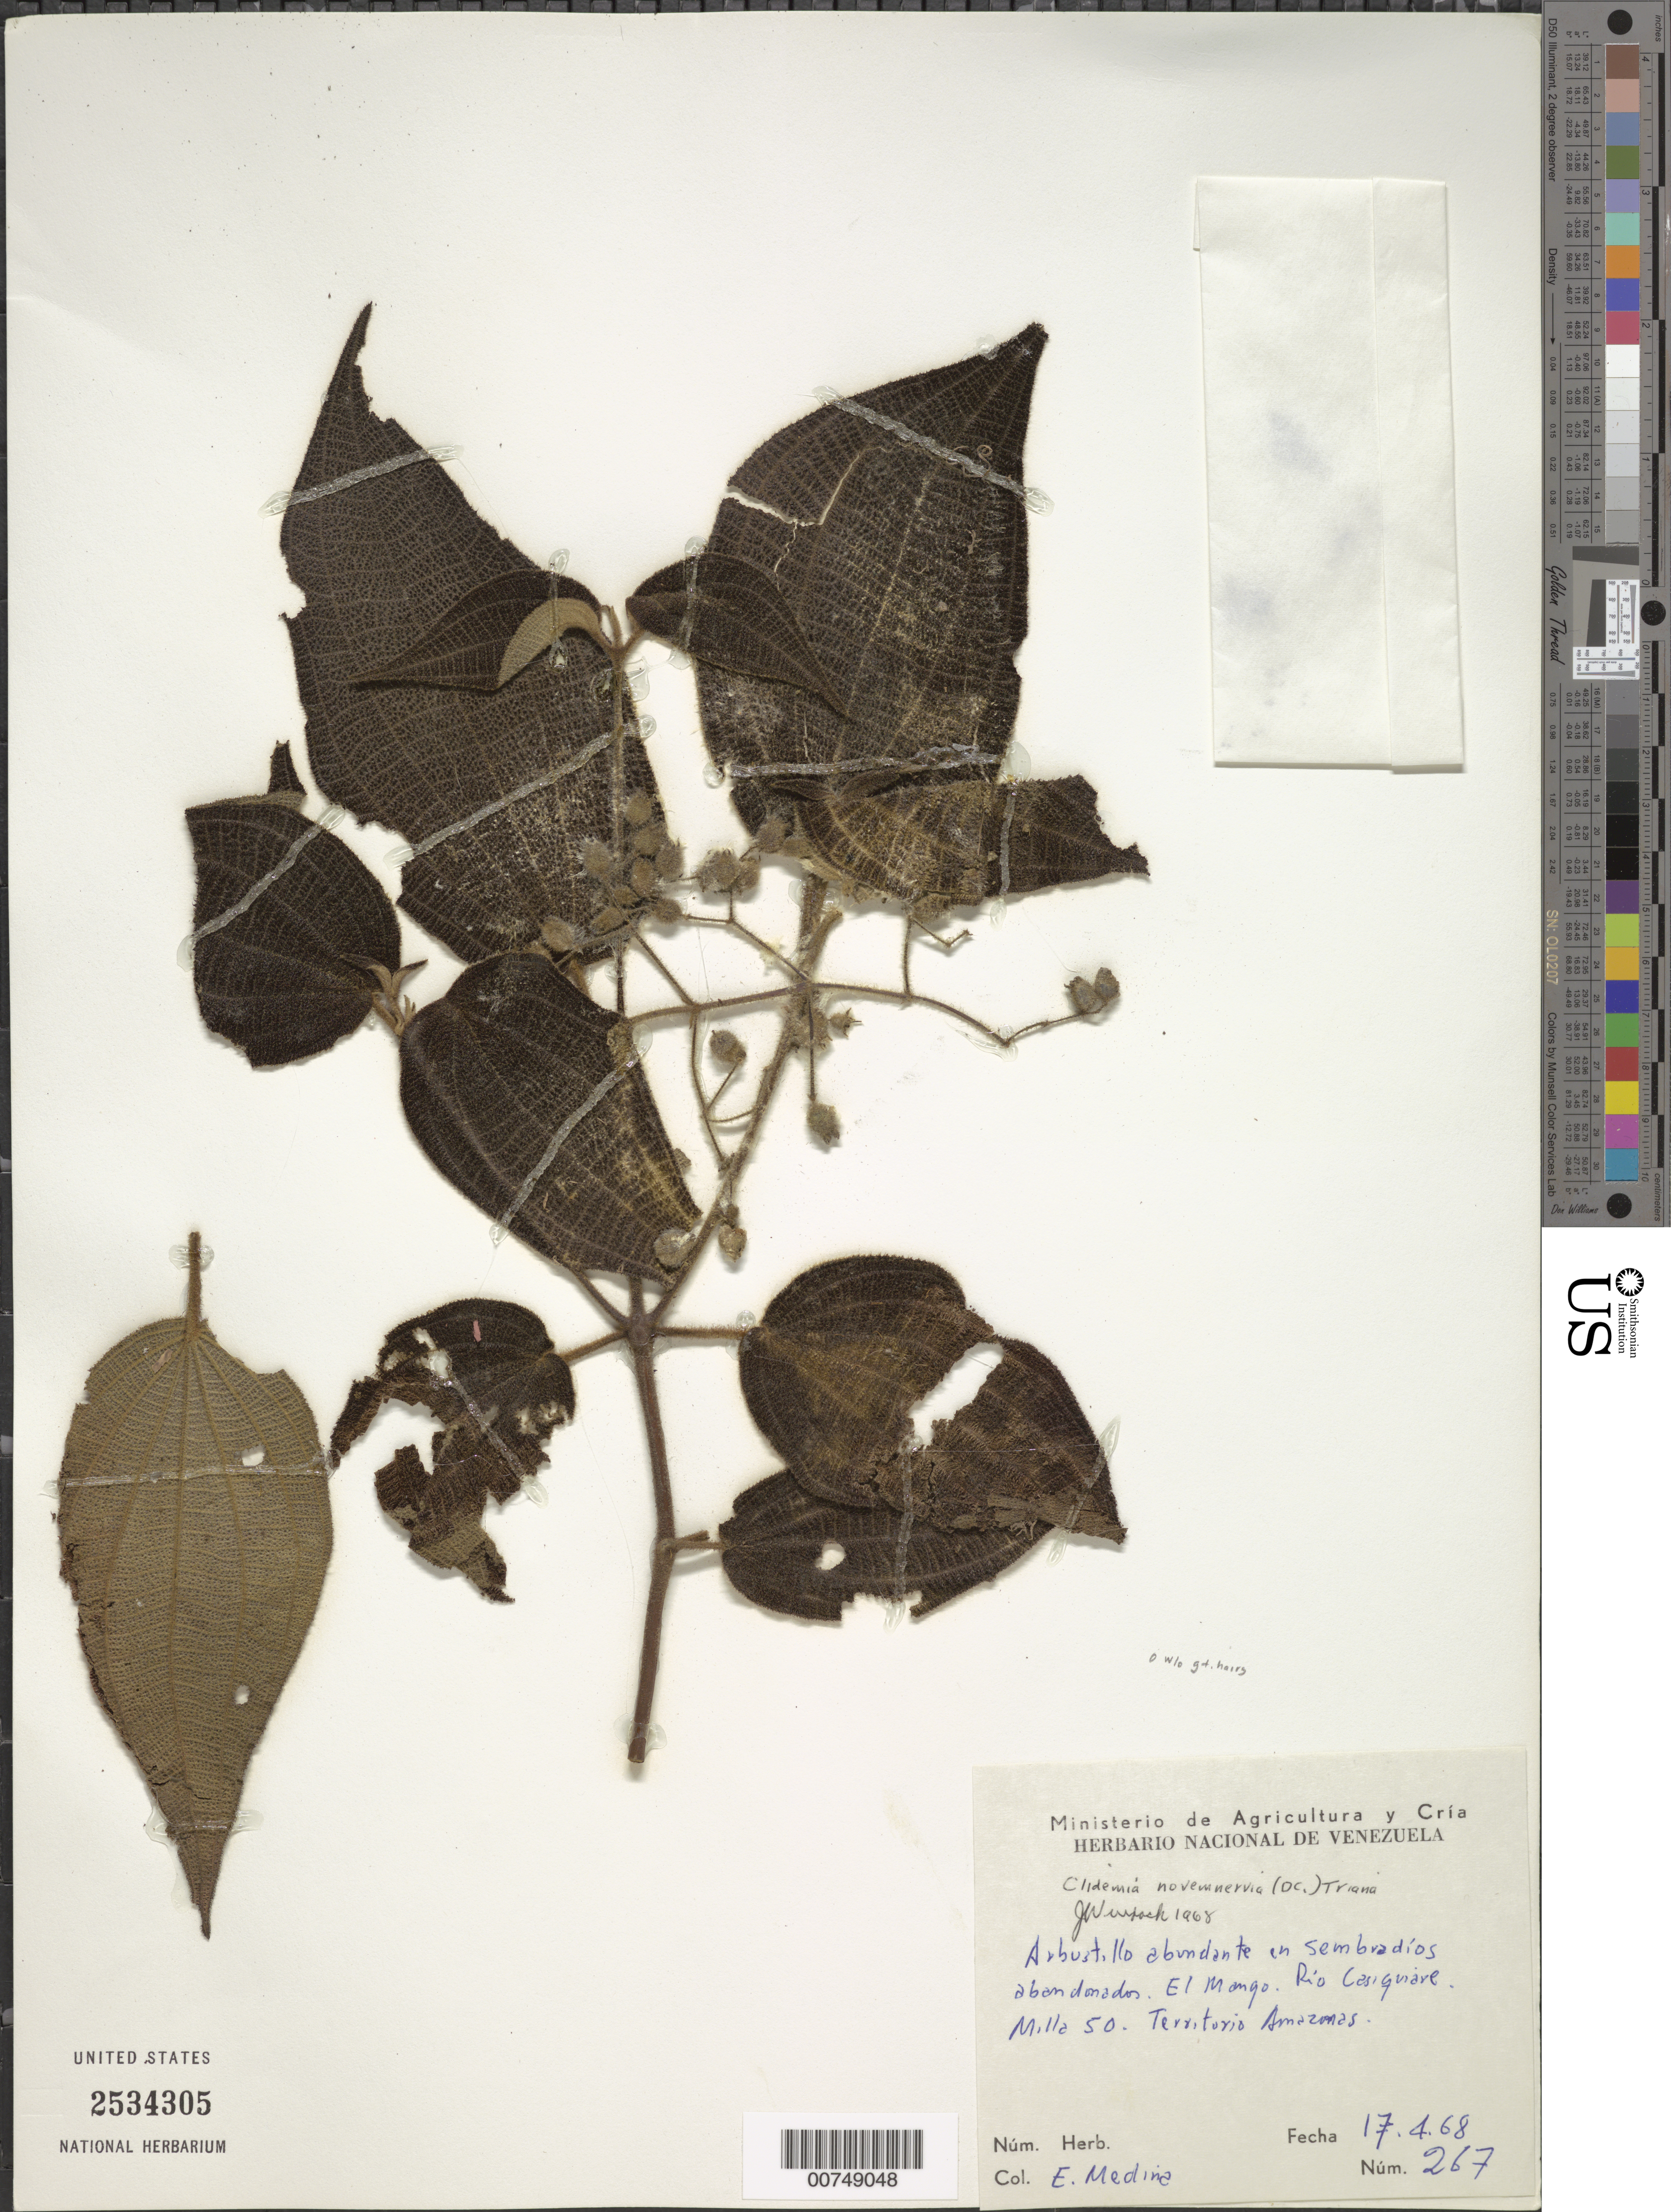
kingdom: Plantae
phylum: Tracheophyta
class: Magnoliopsida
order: Myrtales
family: Melastomataceae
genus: Clidemia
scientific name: Clidemia novemnervia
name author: (DC.) Triana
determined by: Wurdack, John J., (US), US (UNITED STATES)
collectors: E. Medina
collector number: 267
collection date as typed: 17-Apr-68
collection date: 1968-04-17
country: Venezuela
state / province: Amazonas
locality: Río Casiquiare, El Mango; milla 50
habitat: Sembradios abandonados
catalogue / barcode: US 2534305